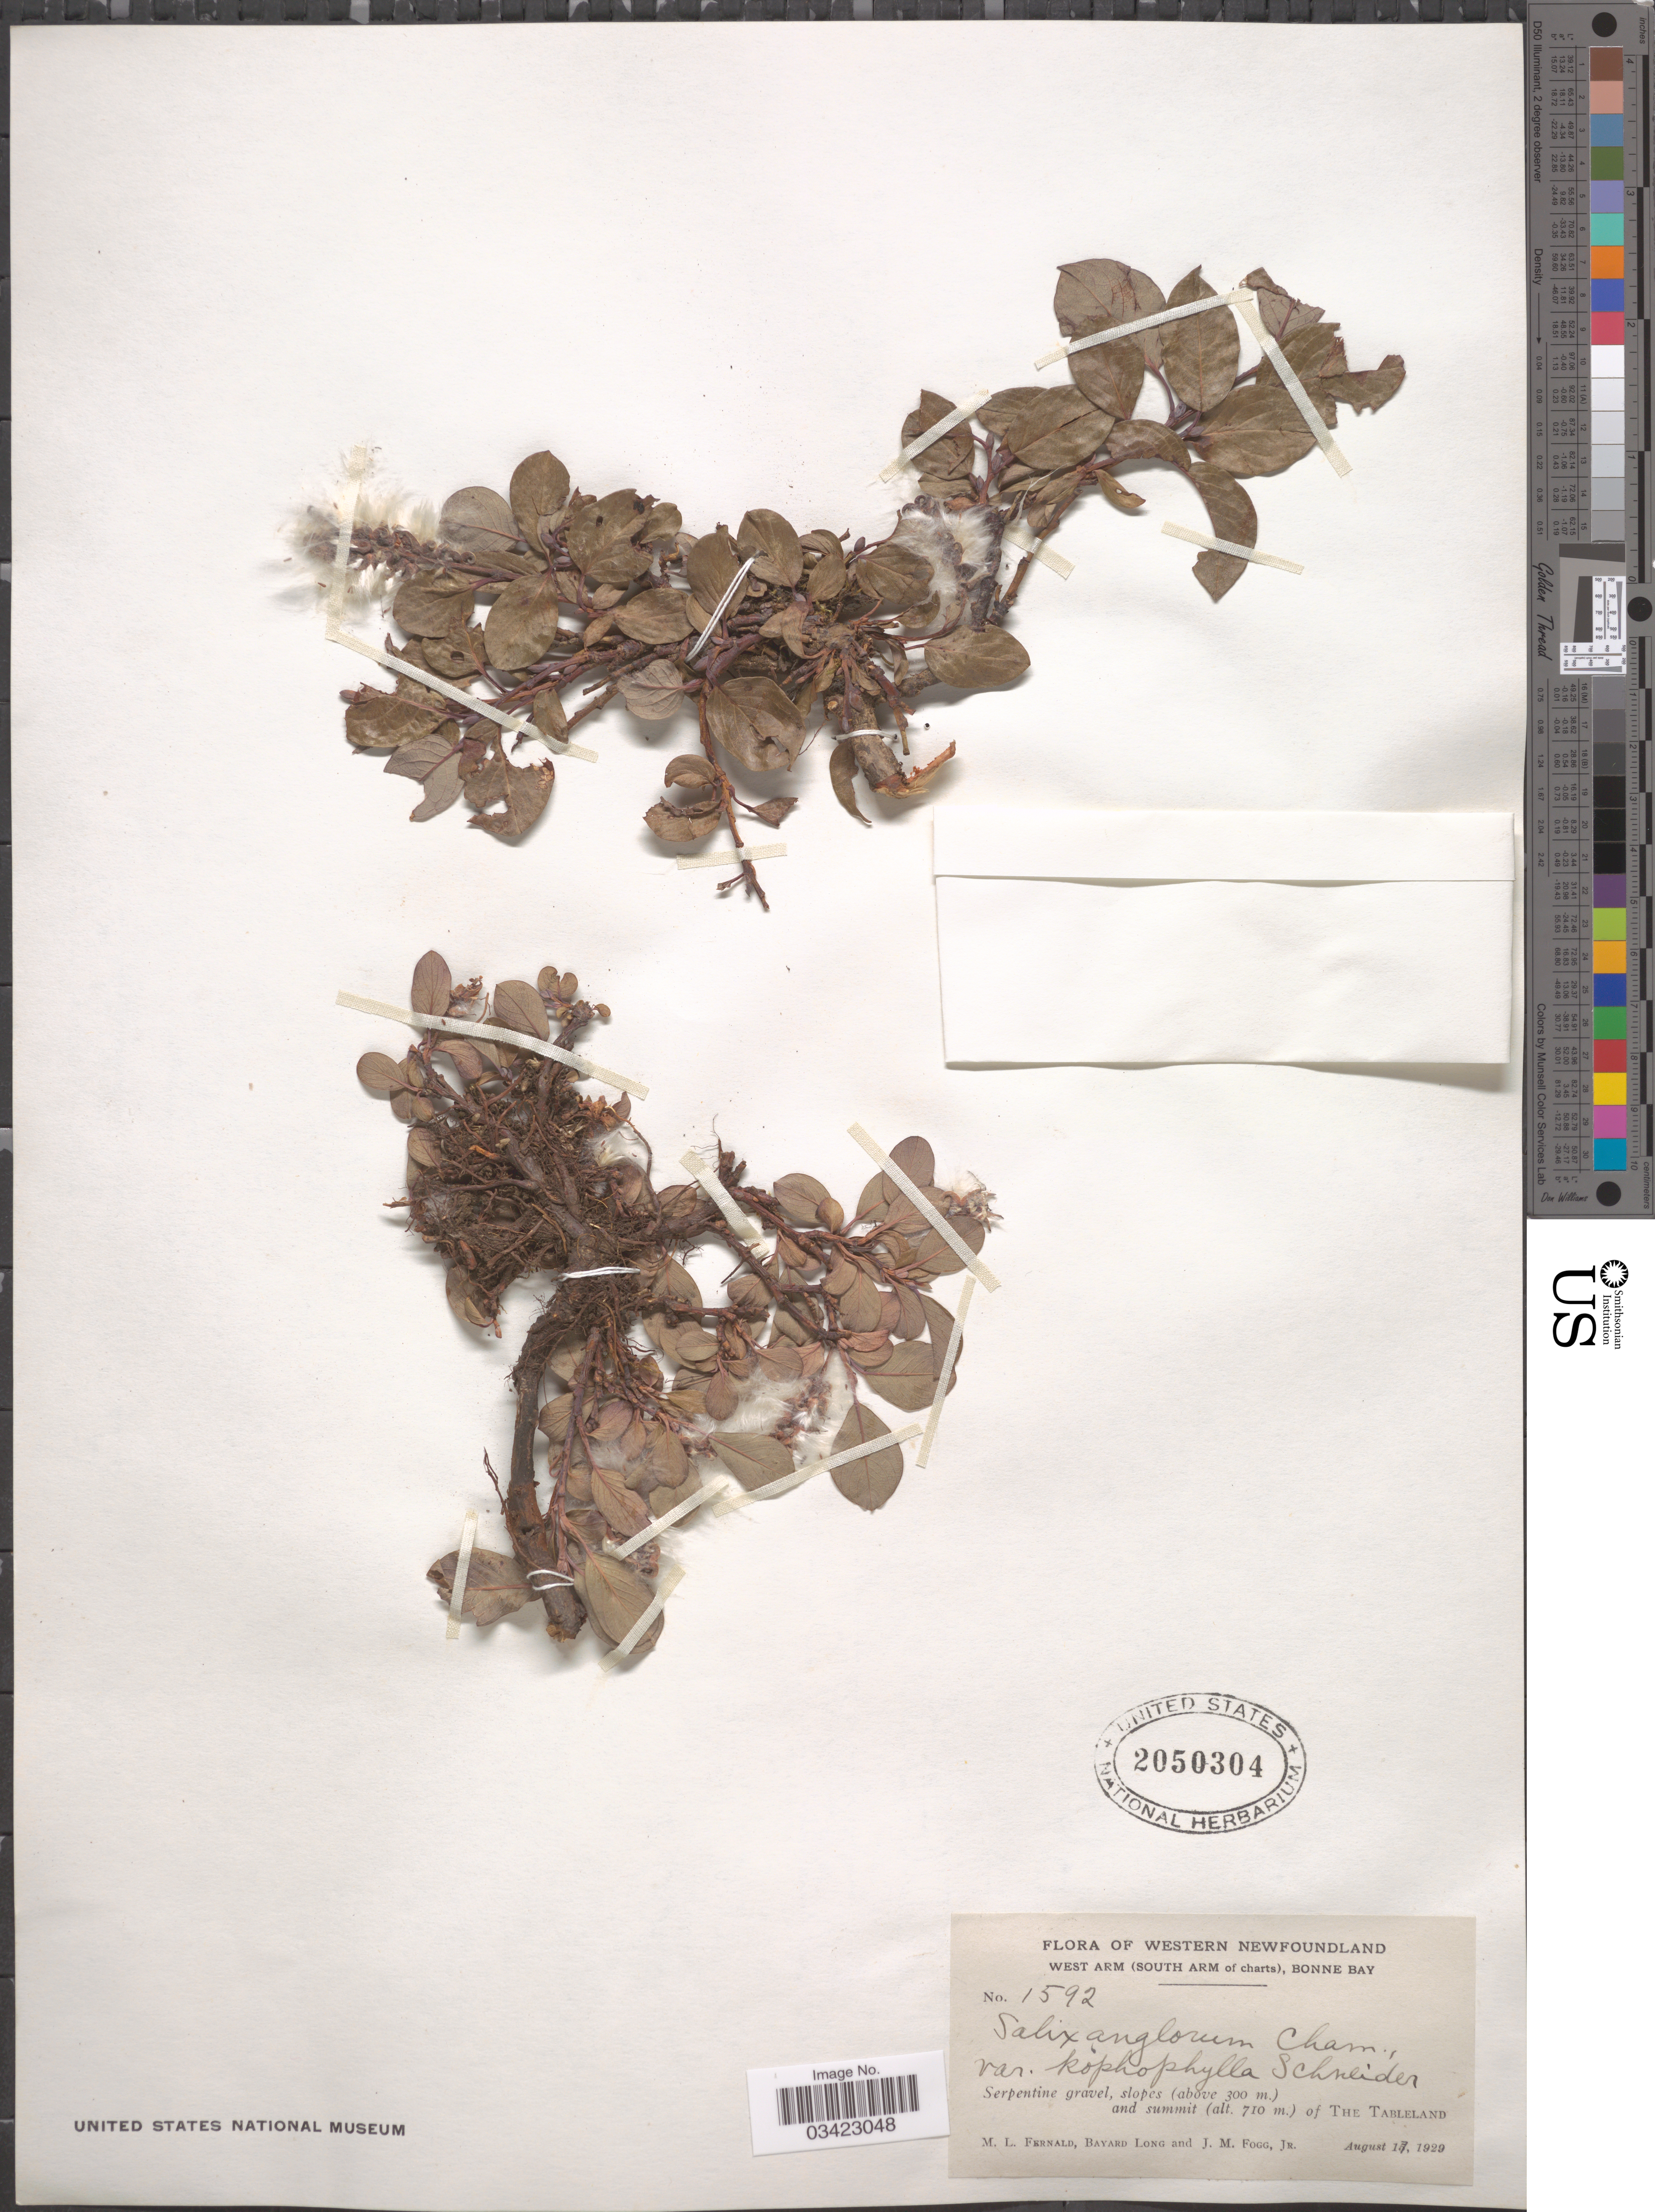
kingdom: Plantae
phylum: Tracheophyta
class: Magnoliopsida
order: Malpighiales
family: Salicaceae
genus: Salix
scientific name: Salix anglorum var. kophophylla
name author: C.K. Schneid.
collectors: M. L. Fernald, B. Long & J. Fogg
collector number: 1592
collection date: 1929-08-17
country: Canada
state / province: Newfoundland and Labrador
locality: Western Newfoundland. West Arm (South Arm of charts), Bonne Bay. Slopes and summit of The Tabeland.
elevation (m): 300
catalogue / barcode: US 2050304